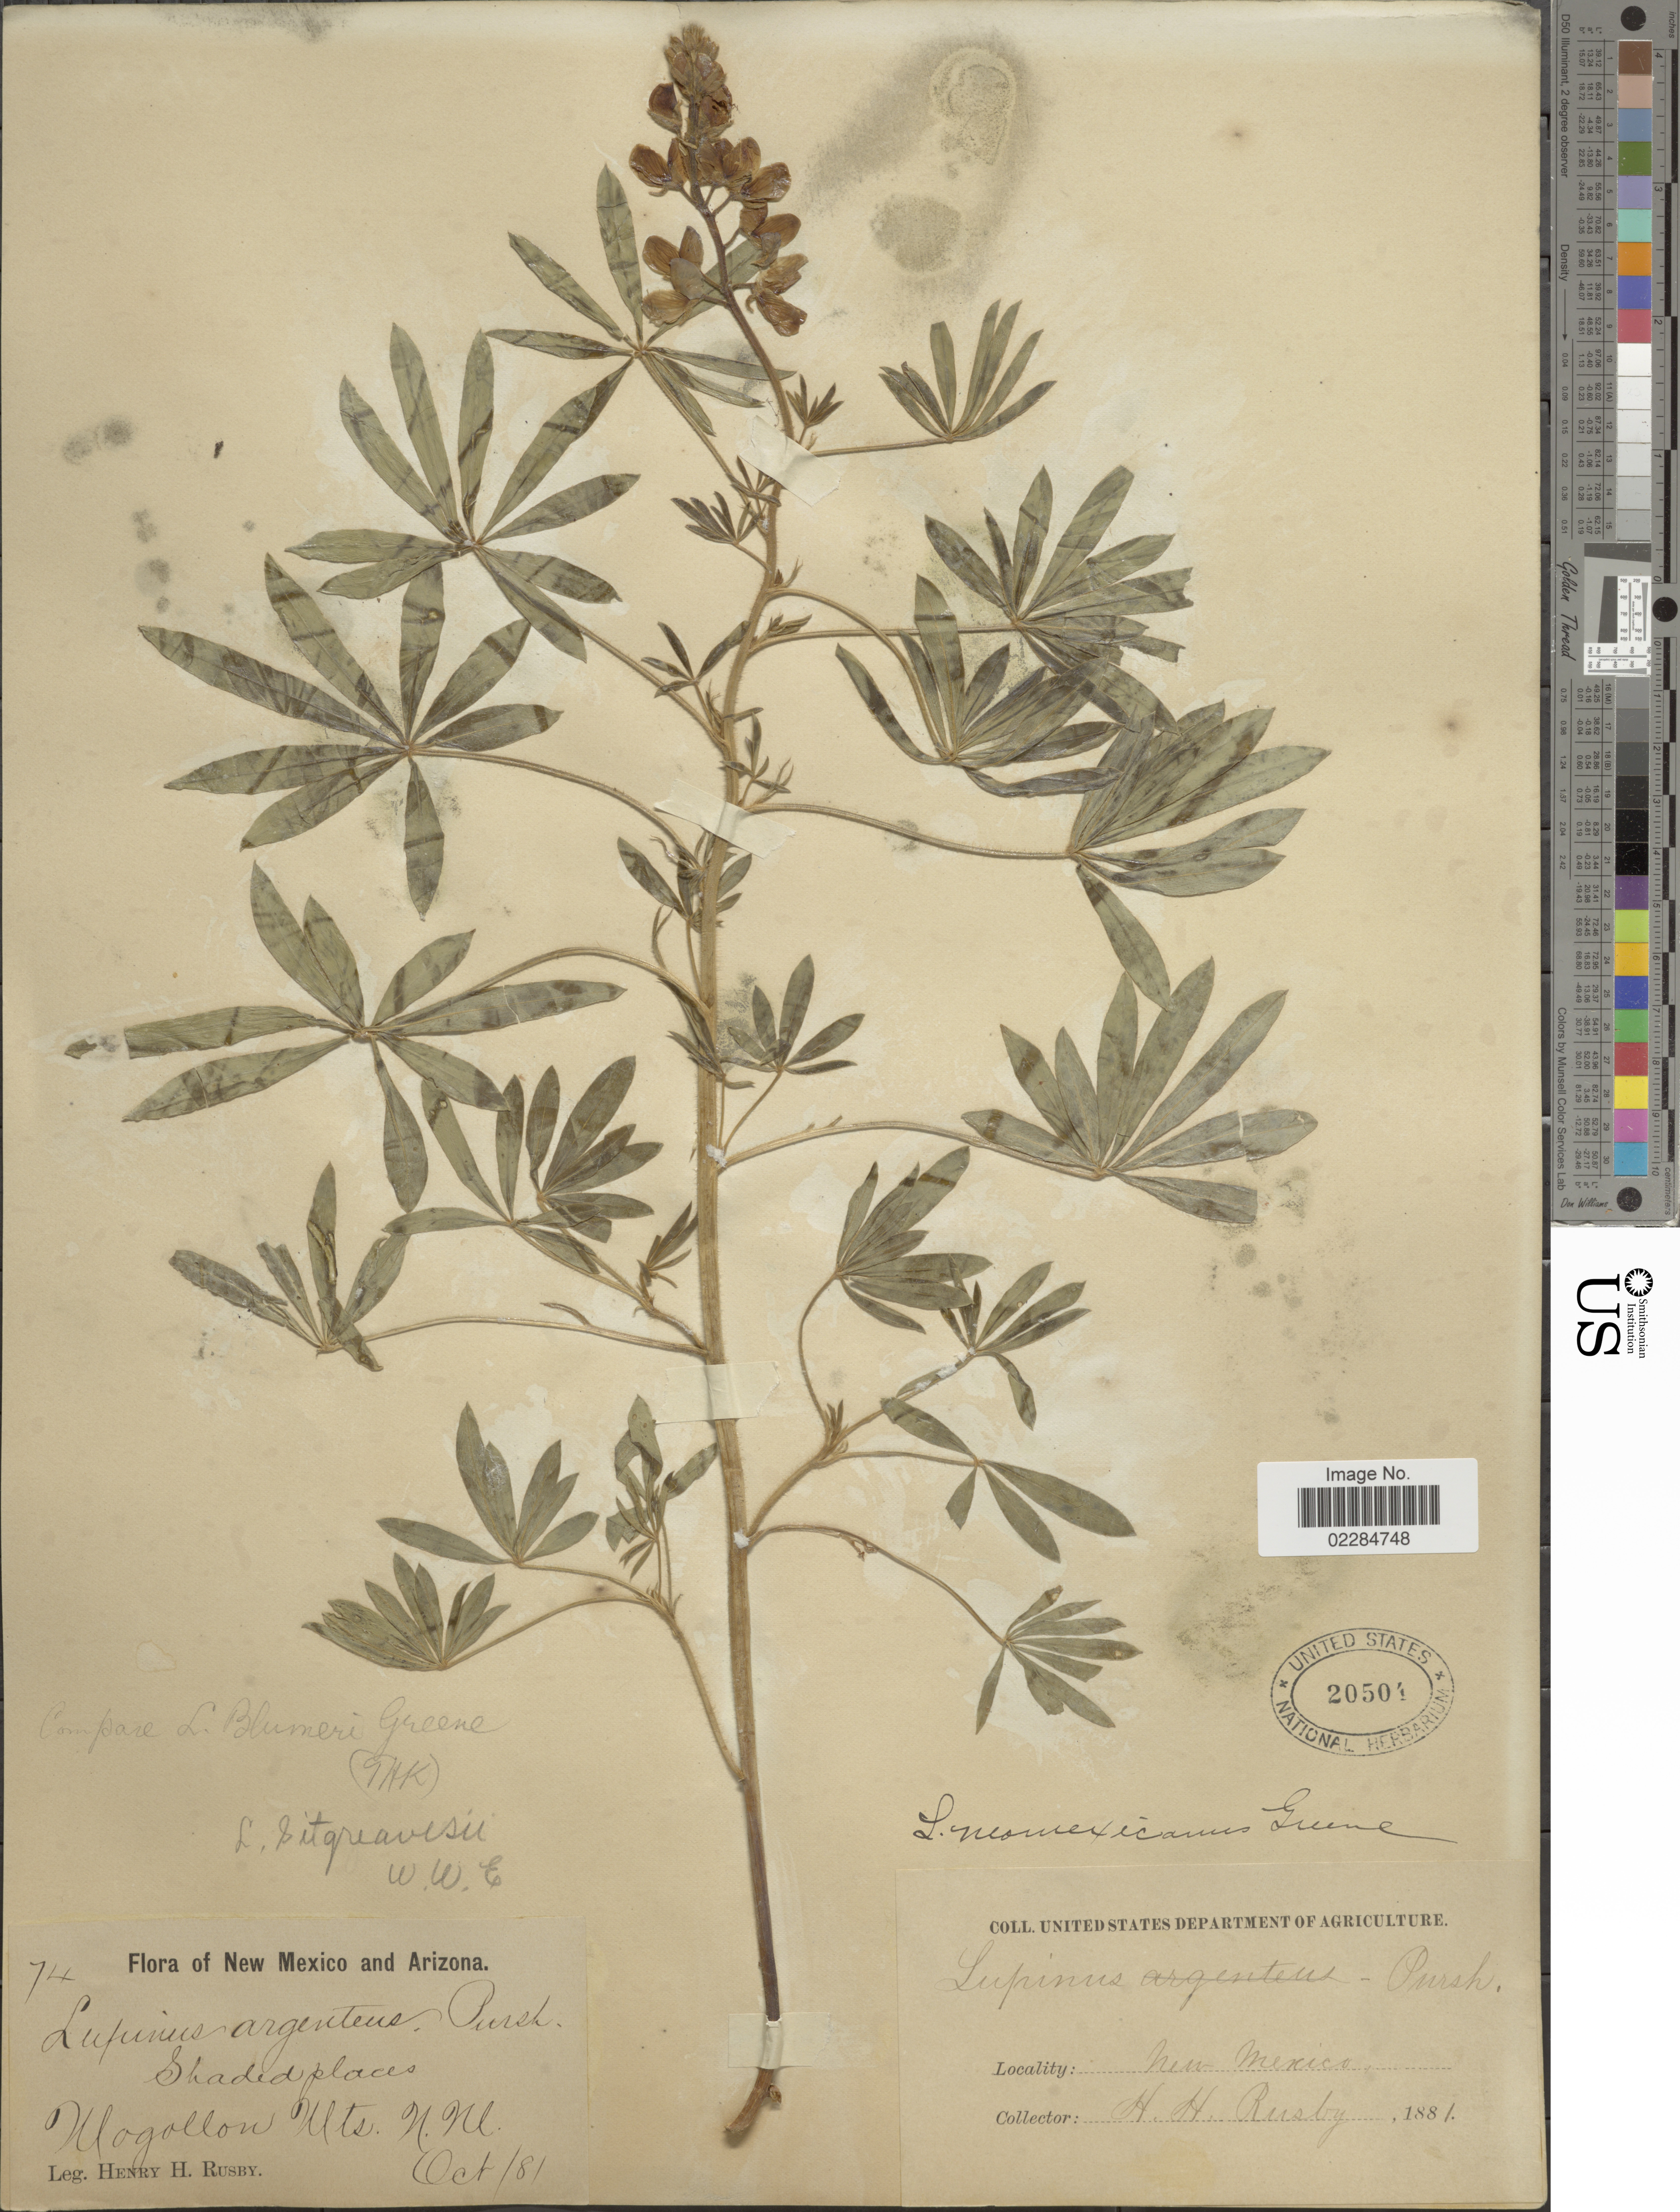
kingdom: Plantae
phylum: Tracheophyta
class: Magnoliopsida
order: Fabales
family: Fabaceae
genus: Lupinus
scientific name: Lupinus blumeri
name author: Greene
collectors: H. H. Rusby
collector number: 74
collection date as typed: Transcribed d/m/y: /10/81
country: United States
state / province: New Mexico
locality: Mogollon Mts., N.M.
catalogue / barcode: US 20504